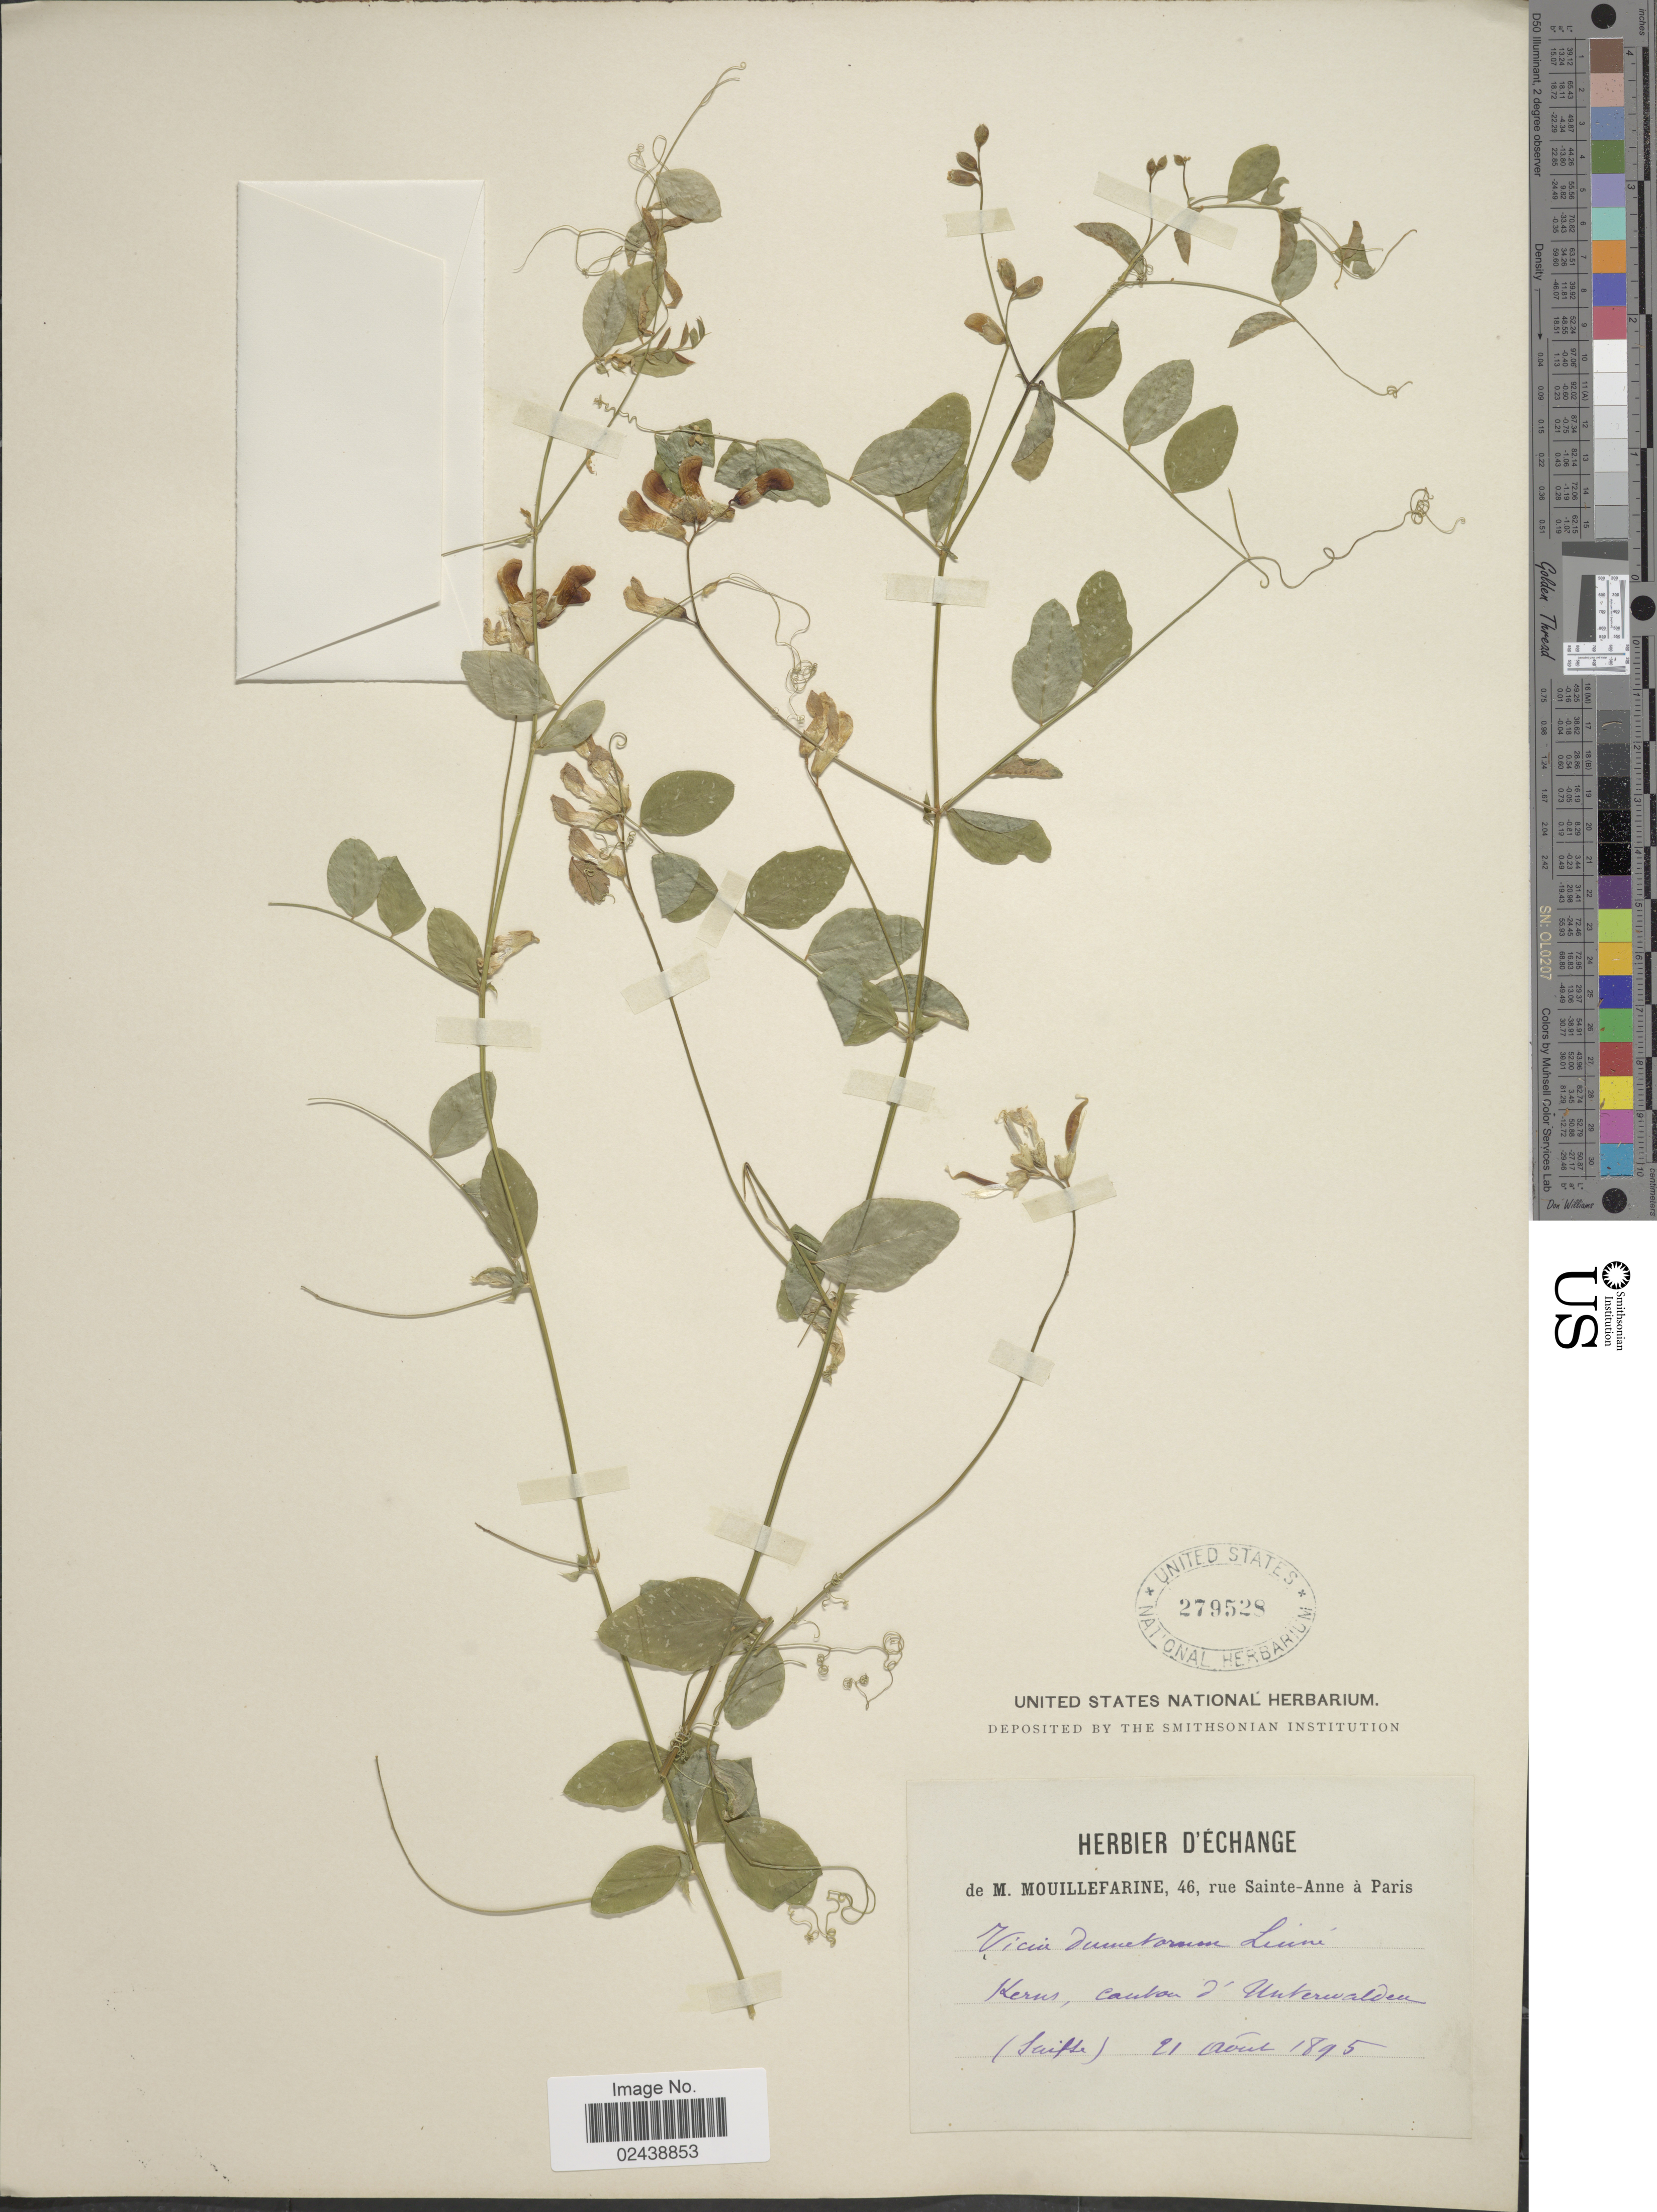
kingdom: Plantae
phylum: Tracheophyta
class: Magnoliopsida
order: Fabales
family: Fabaceae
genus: Vicia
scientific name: Vicia dumetorum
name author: L.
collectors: M. Mouillefarine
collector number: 46?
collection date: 1895-08-21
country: Switzerland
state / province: Obwalden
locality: Kerns, canton d' Unterwalden (Suisse)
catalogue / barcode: US 279528